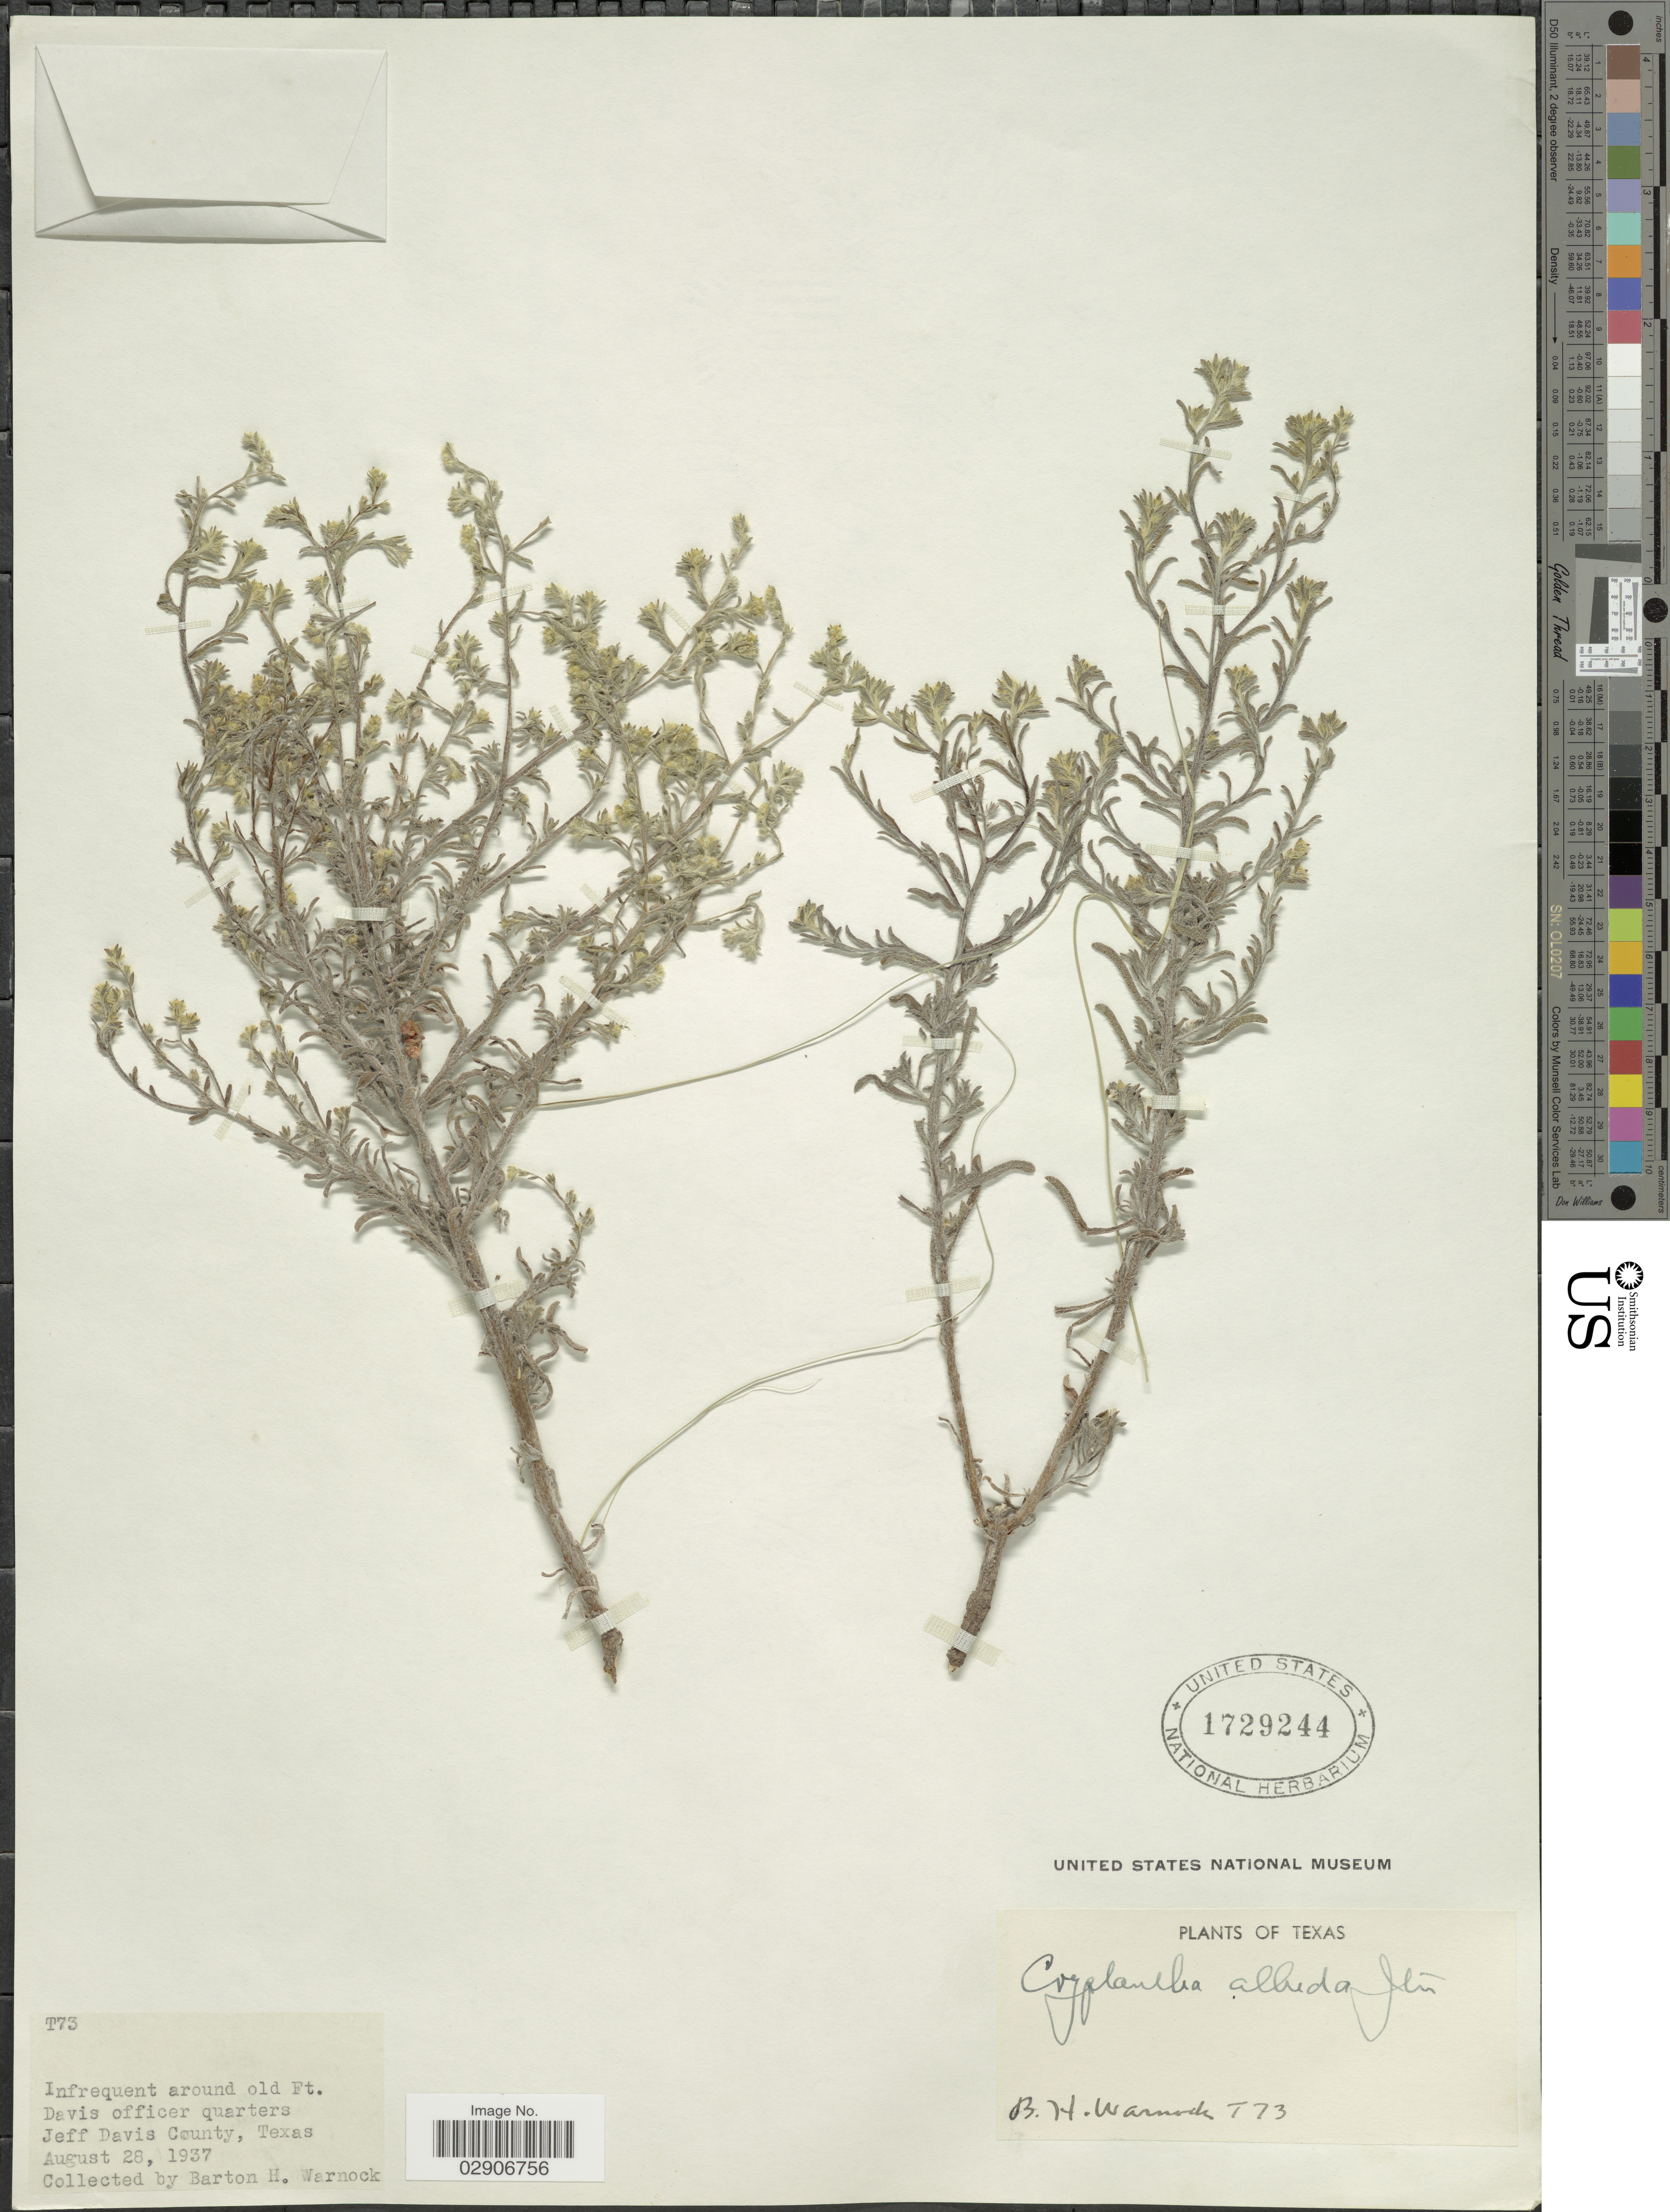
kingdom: Plantae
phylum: Tracheophyta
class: Magnoliopsida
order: Boraginales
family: Boraginaceae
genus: Cryptantha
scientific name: Cryptantha albida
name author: (Kunth) I.M. Johnst.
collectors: B. H. Warnock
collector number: T73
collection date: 1937-08-28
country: United States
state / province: Texas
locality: Infrequent around old Ft. Davis officer quarters Jeff Davis County.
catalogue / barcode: US 1729244